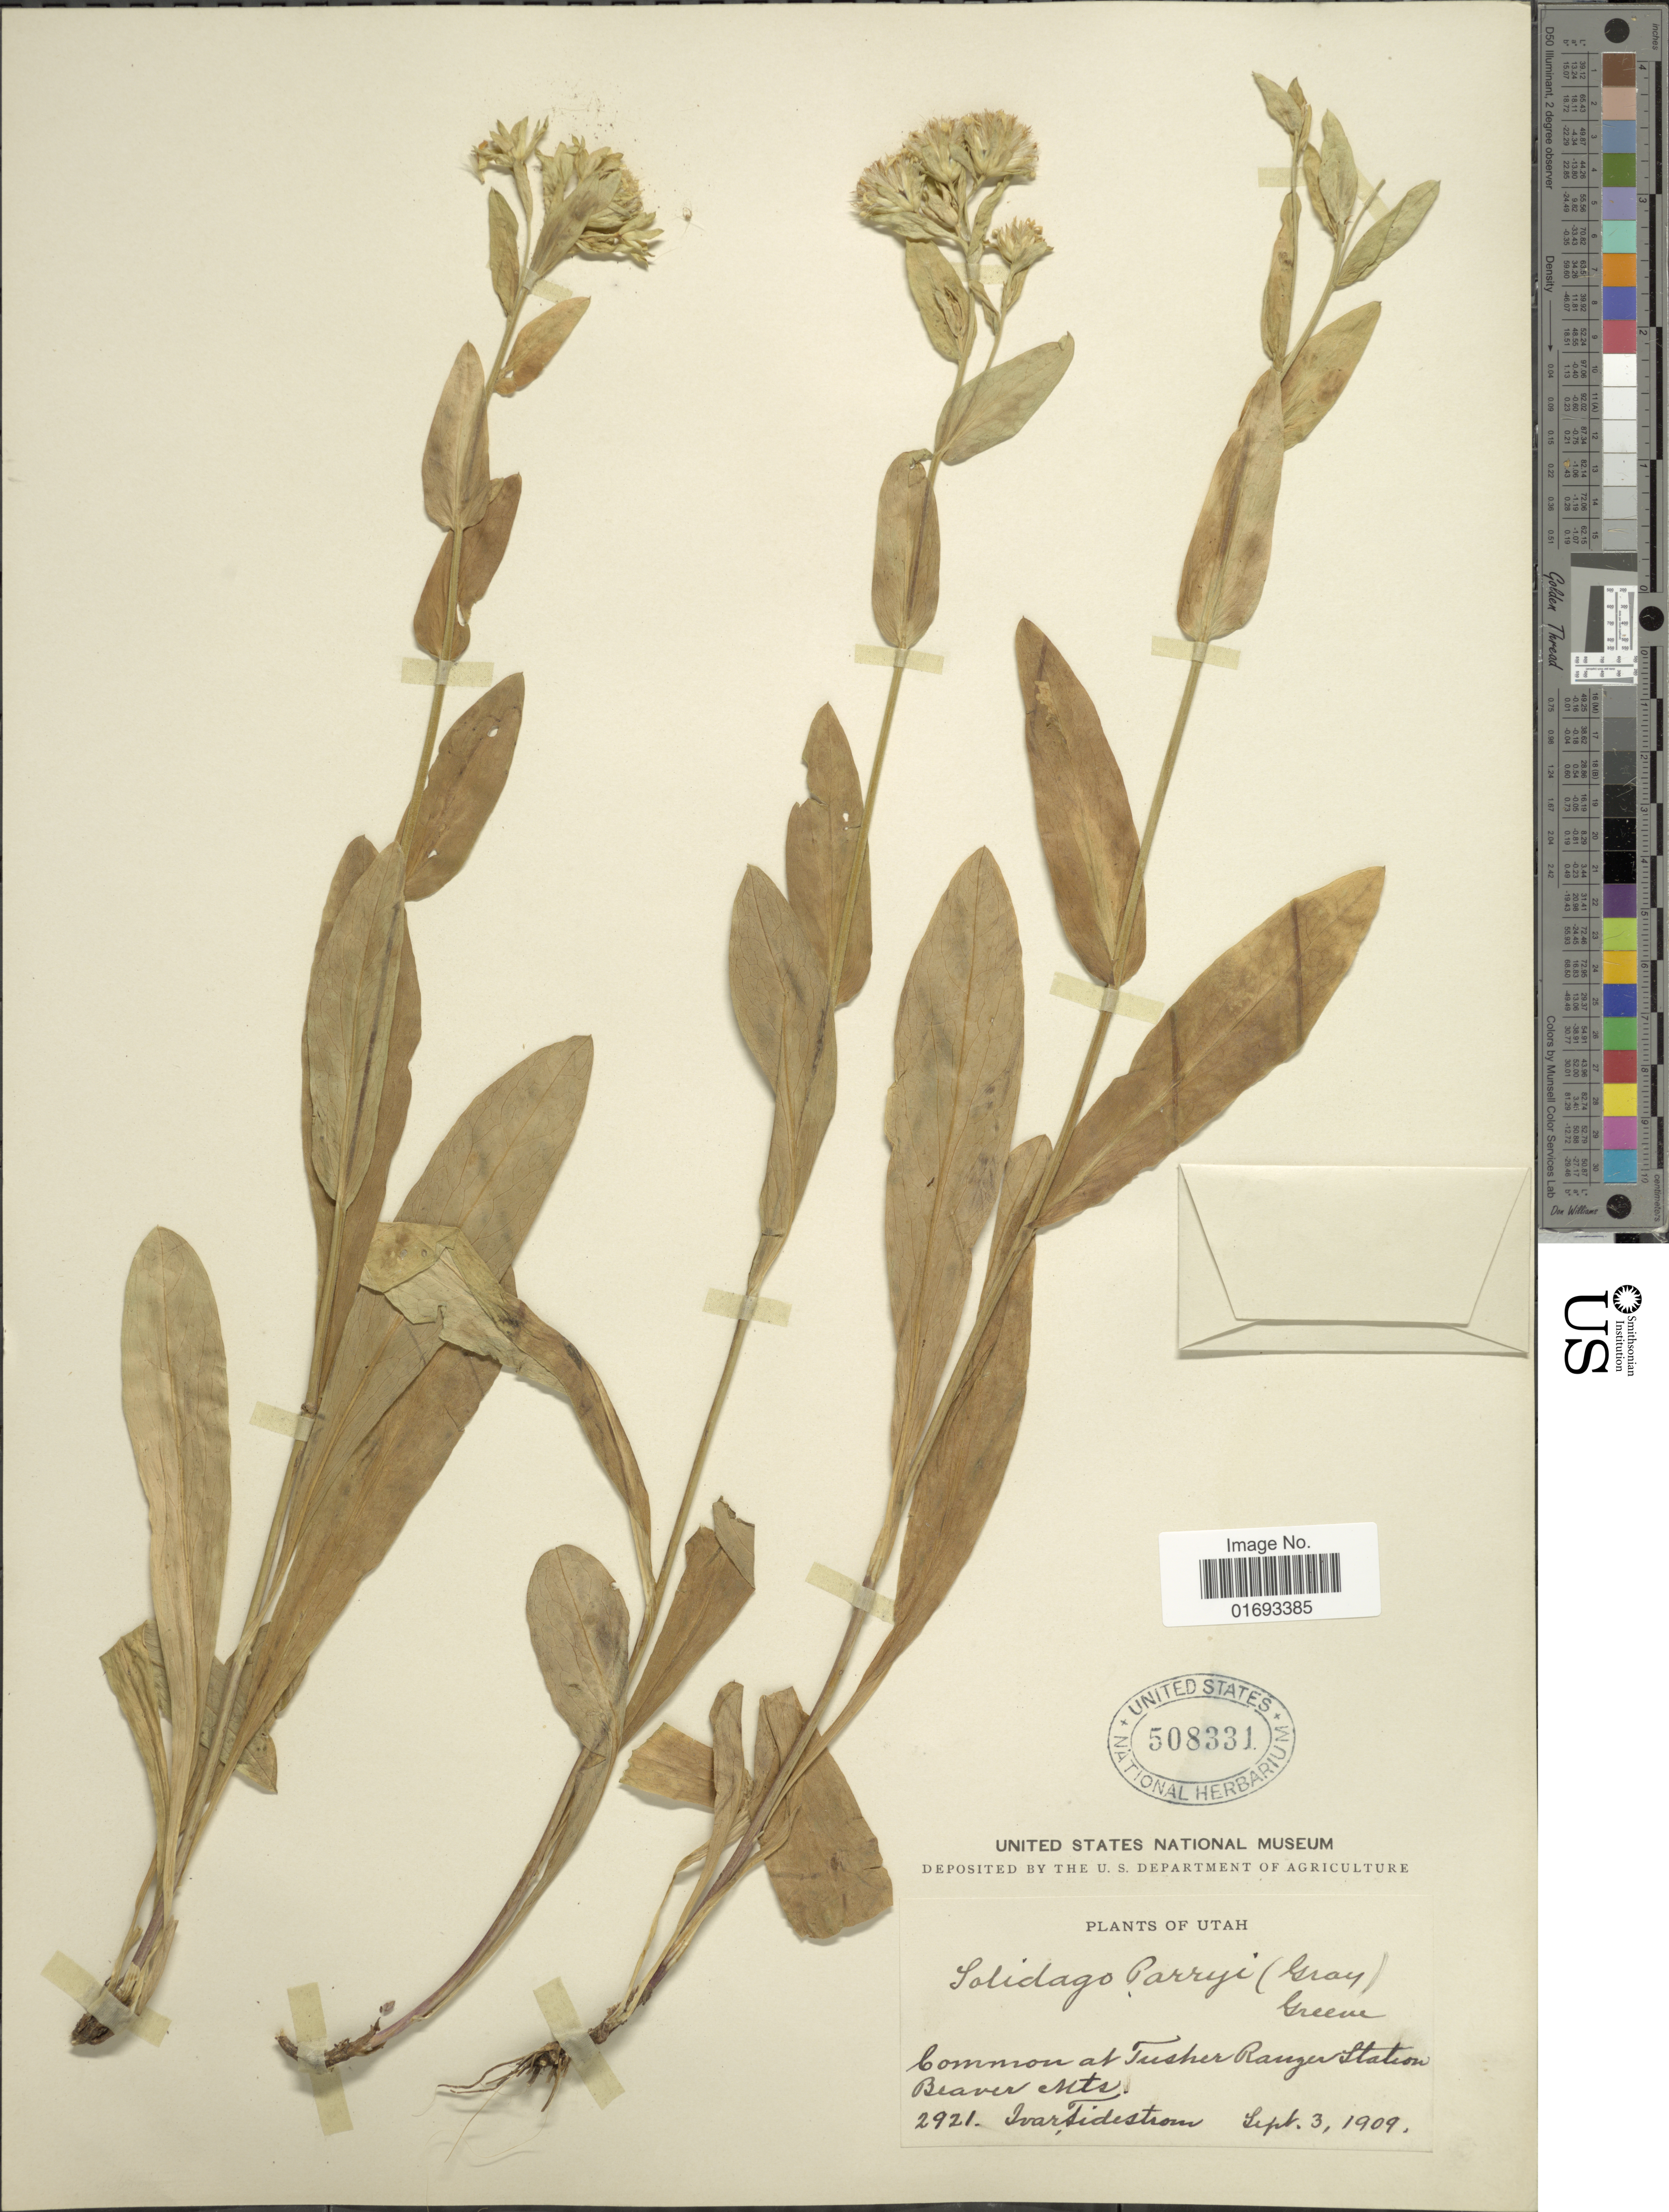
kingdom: Plantae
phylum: Tracheophyta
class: Magnoliopsida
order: Asterales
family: Asteraceae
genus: Oreochrysum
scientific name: Oreochrysum parryi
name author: (A. Gray) Rydb.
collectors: I. F. Tidestrom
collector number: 2921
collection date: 1909-09-03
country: United States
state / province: Utah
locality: Common on Tusher ranger Station, Beaver Mts.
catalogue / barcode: US 508331